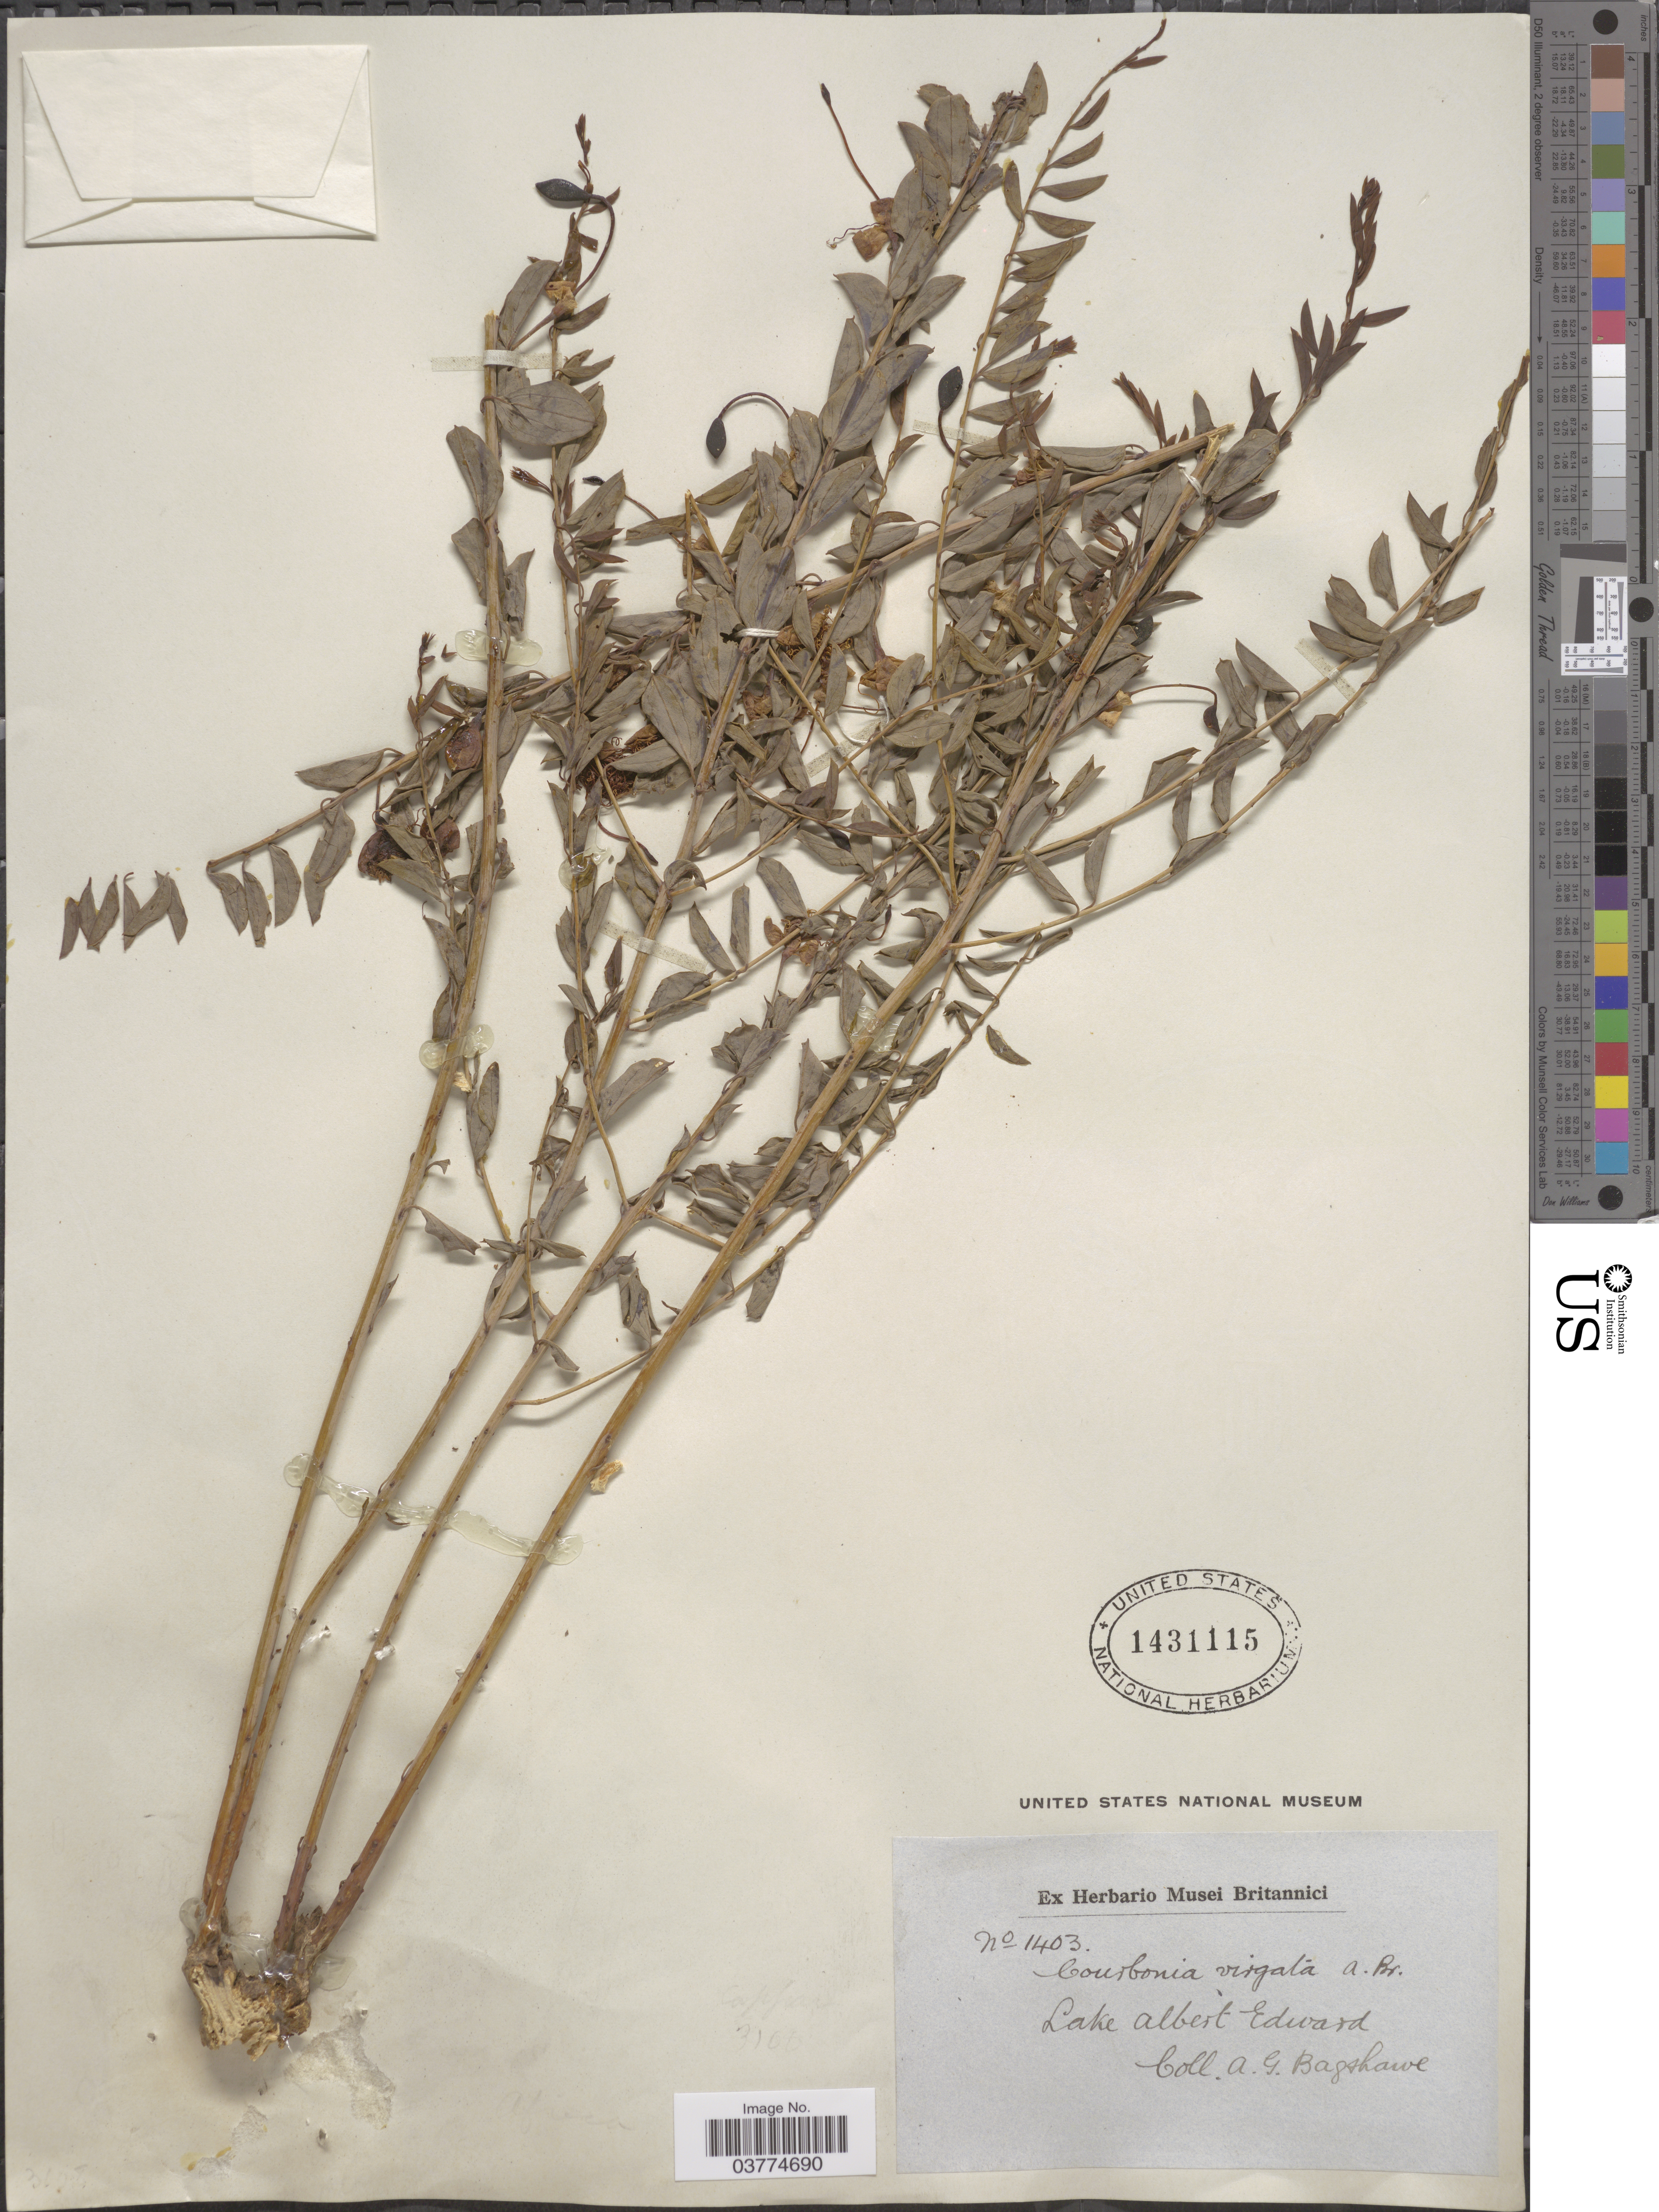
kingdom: Plantae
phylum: Tracheophyta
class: Magnoliopsida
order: Brassicales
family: Capparaceae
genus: Maerua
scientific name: Maerua pseudopetalosa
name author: (Gilg & Gilg-Ben.) DeWolf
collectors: A. Bagshawe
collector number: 1403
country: Uganda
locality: Lake Albert Edward.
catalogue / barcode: US 1431115